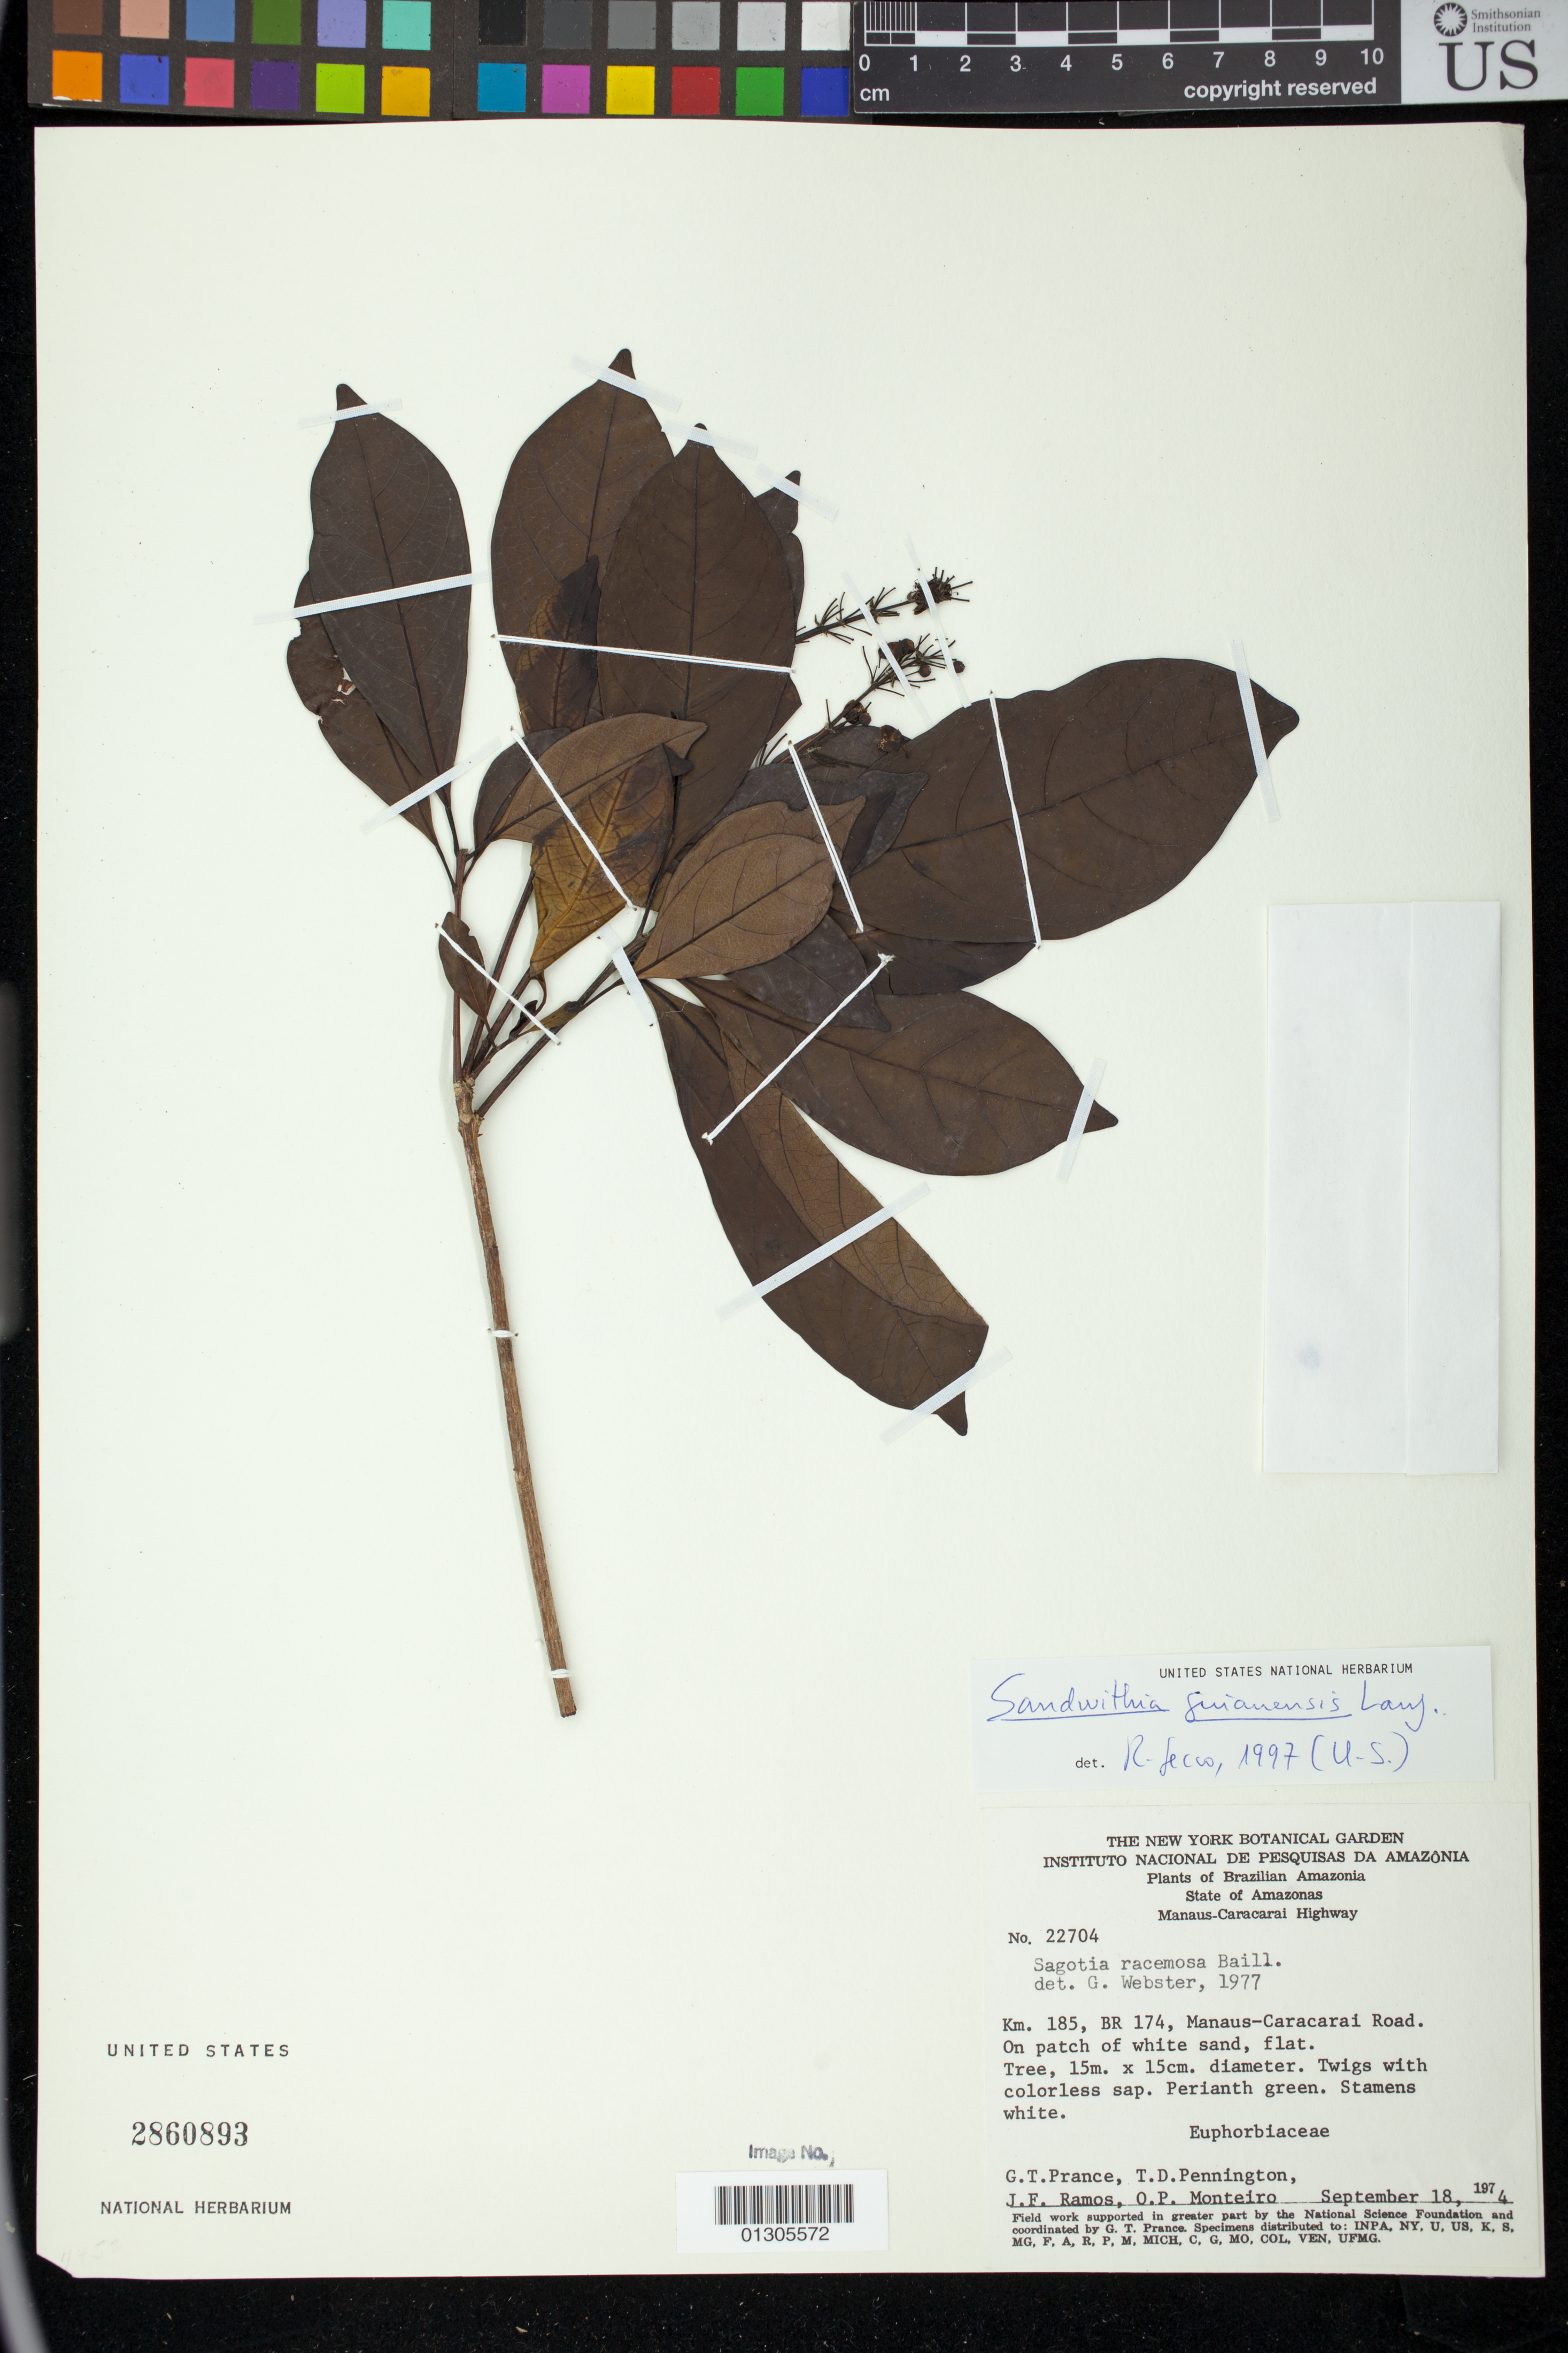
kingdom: Plantae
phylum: Tracheophyta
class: Magnoliopsida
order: Malpighiales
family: Euphorbiaceae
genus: Sagotia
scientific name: Sagotia racemosa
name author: Baill.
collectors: G. T. Prance, T. D. Pennington, J. F. Ramos & O. P. Monteiro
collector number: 22704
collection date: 1874-09-18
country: Brazil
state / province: Amazonas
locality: Km. 185, BR 174, Manaus-Caracarai Road.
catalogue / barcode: US 2860893